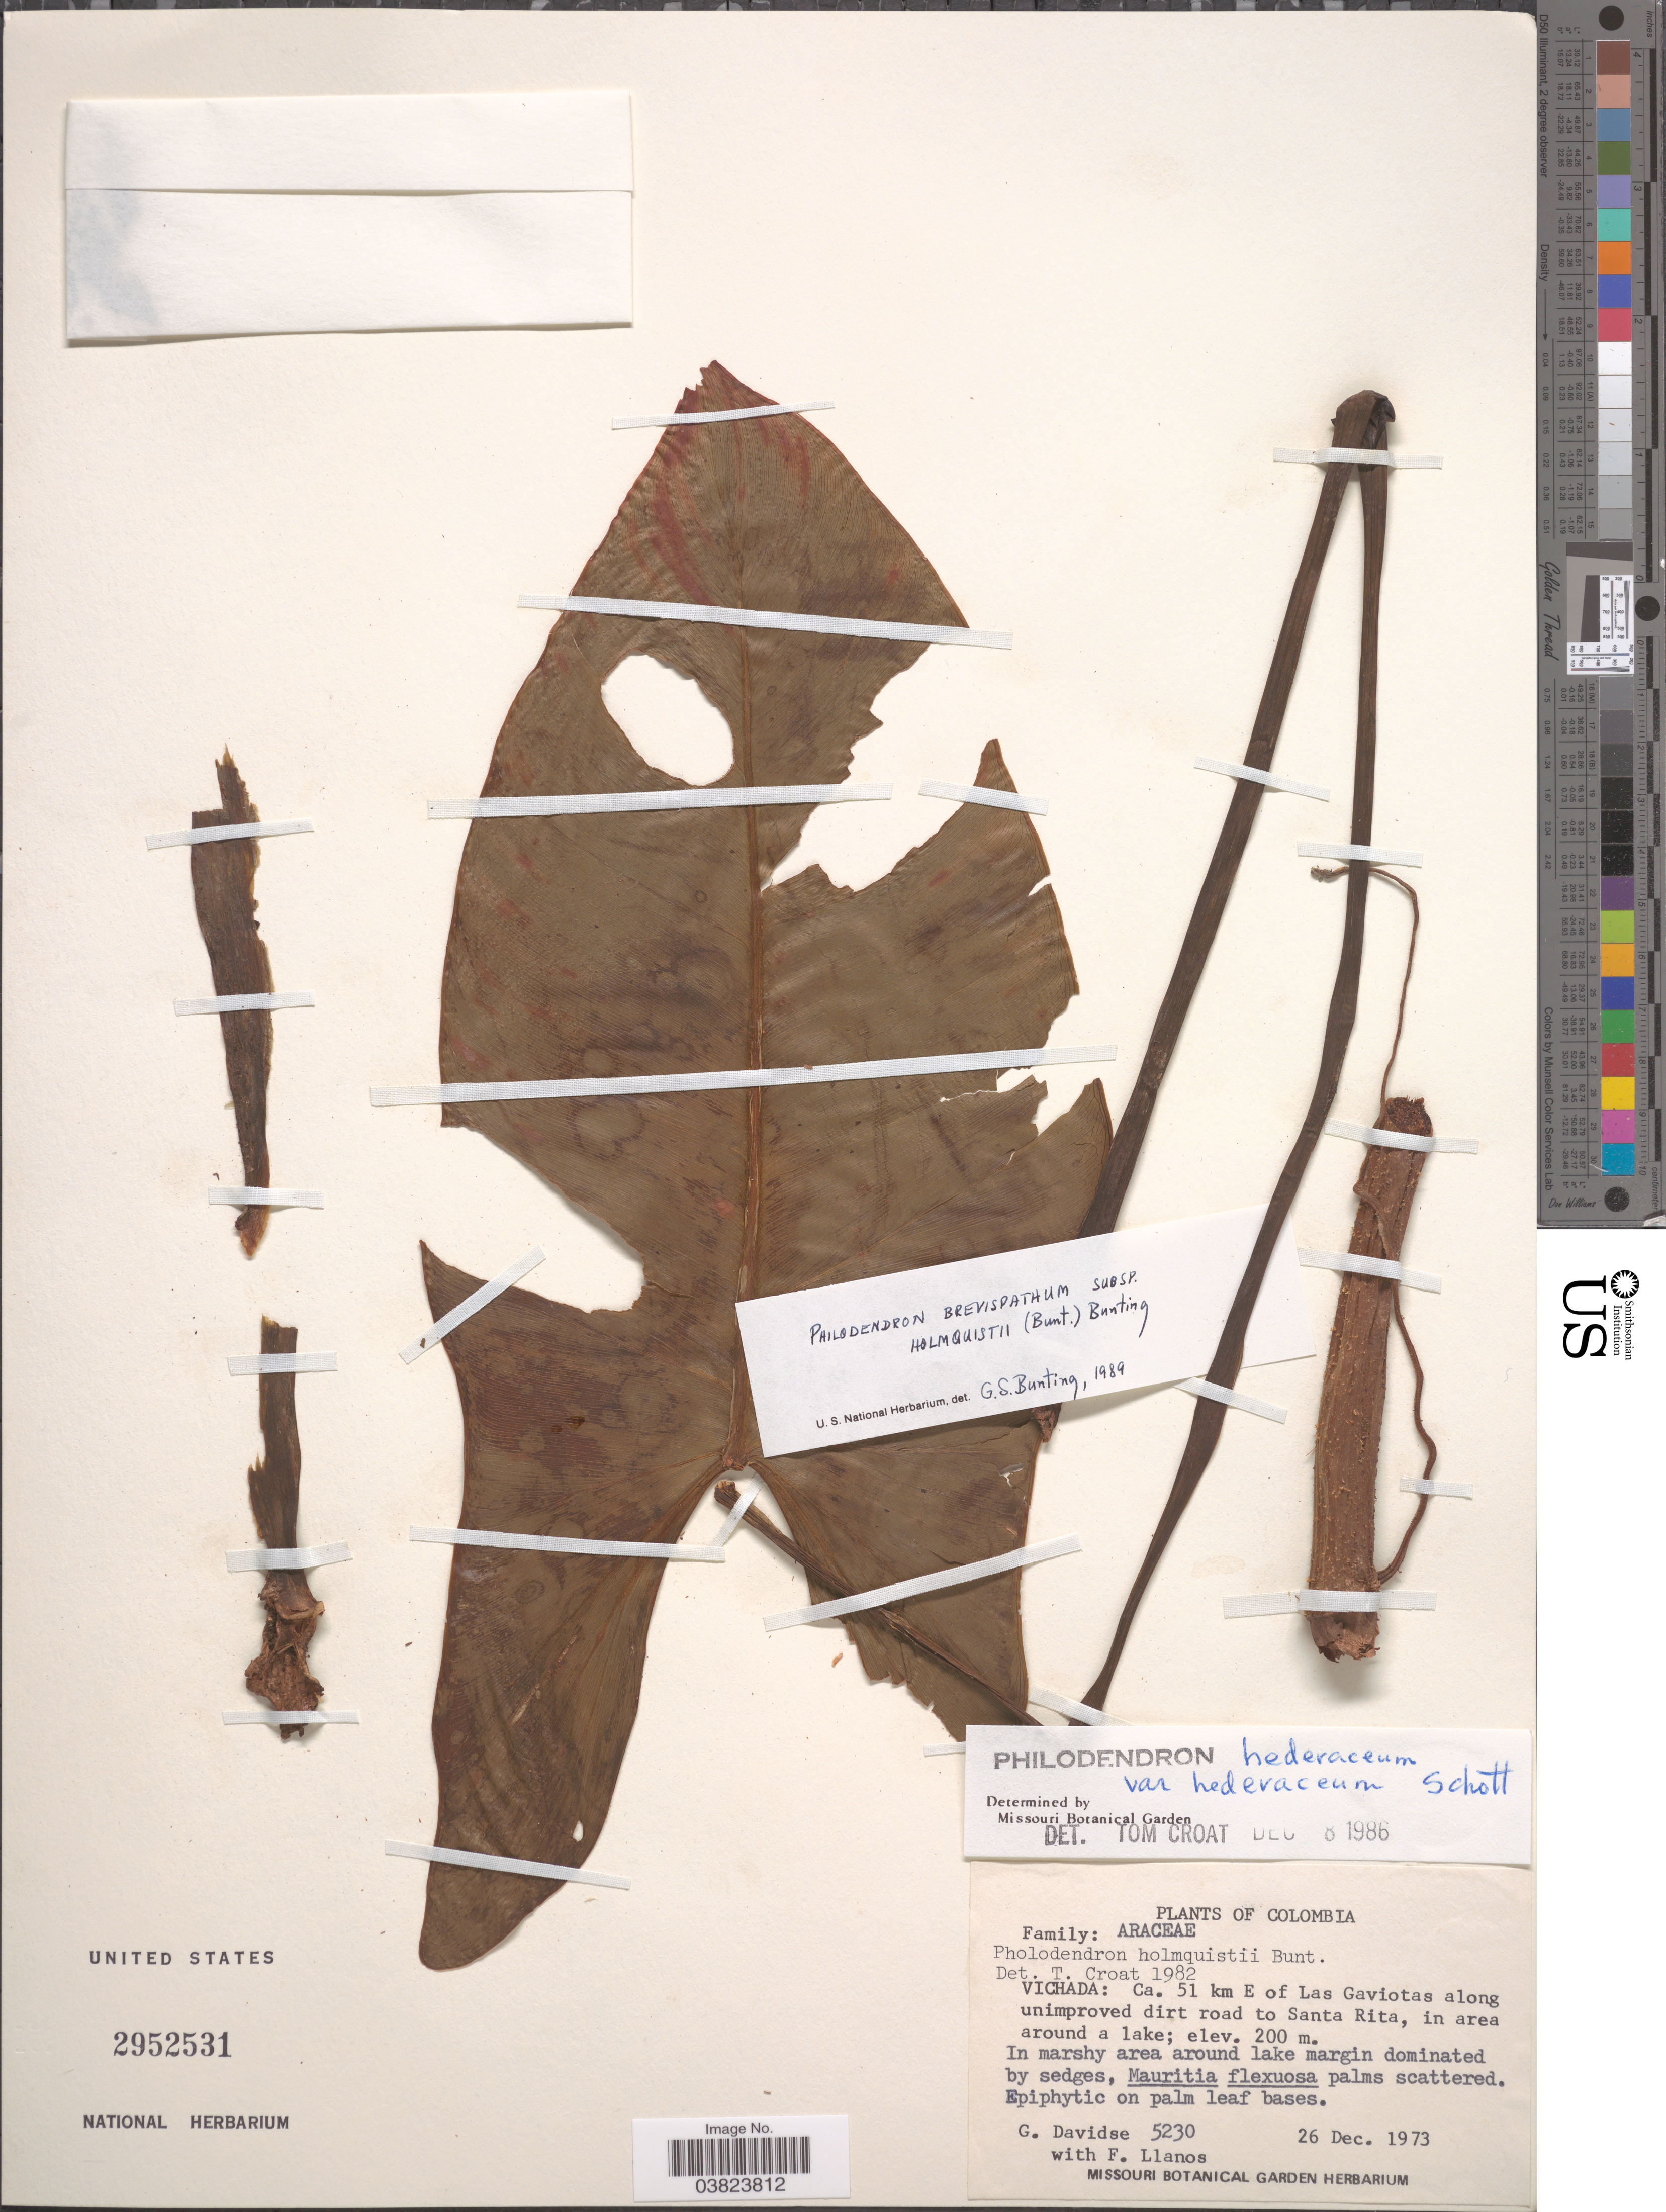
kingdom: Plantae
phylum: Tracheophyta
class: Liliopsida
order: Alismatales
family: Araceae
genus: Philodendron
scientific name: Philodendron brevispathum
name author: Schott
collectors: G. Davidse & F. Llanos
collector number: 5230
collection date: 1973-12-26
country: Colombia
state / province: Vichada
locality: Ca. 51 km E of Las Gaviotas along unimproved dirt road to Santa Rita, in area around lake.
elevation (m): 200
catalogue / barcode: US 2952531